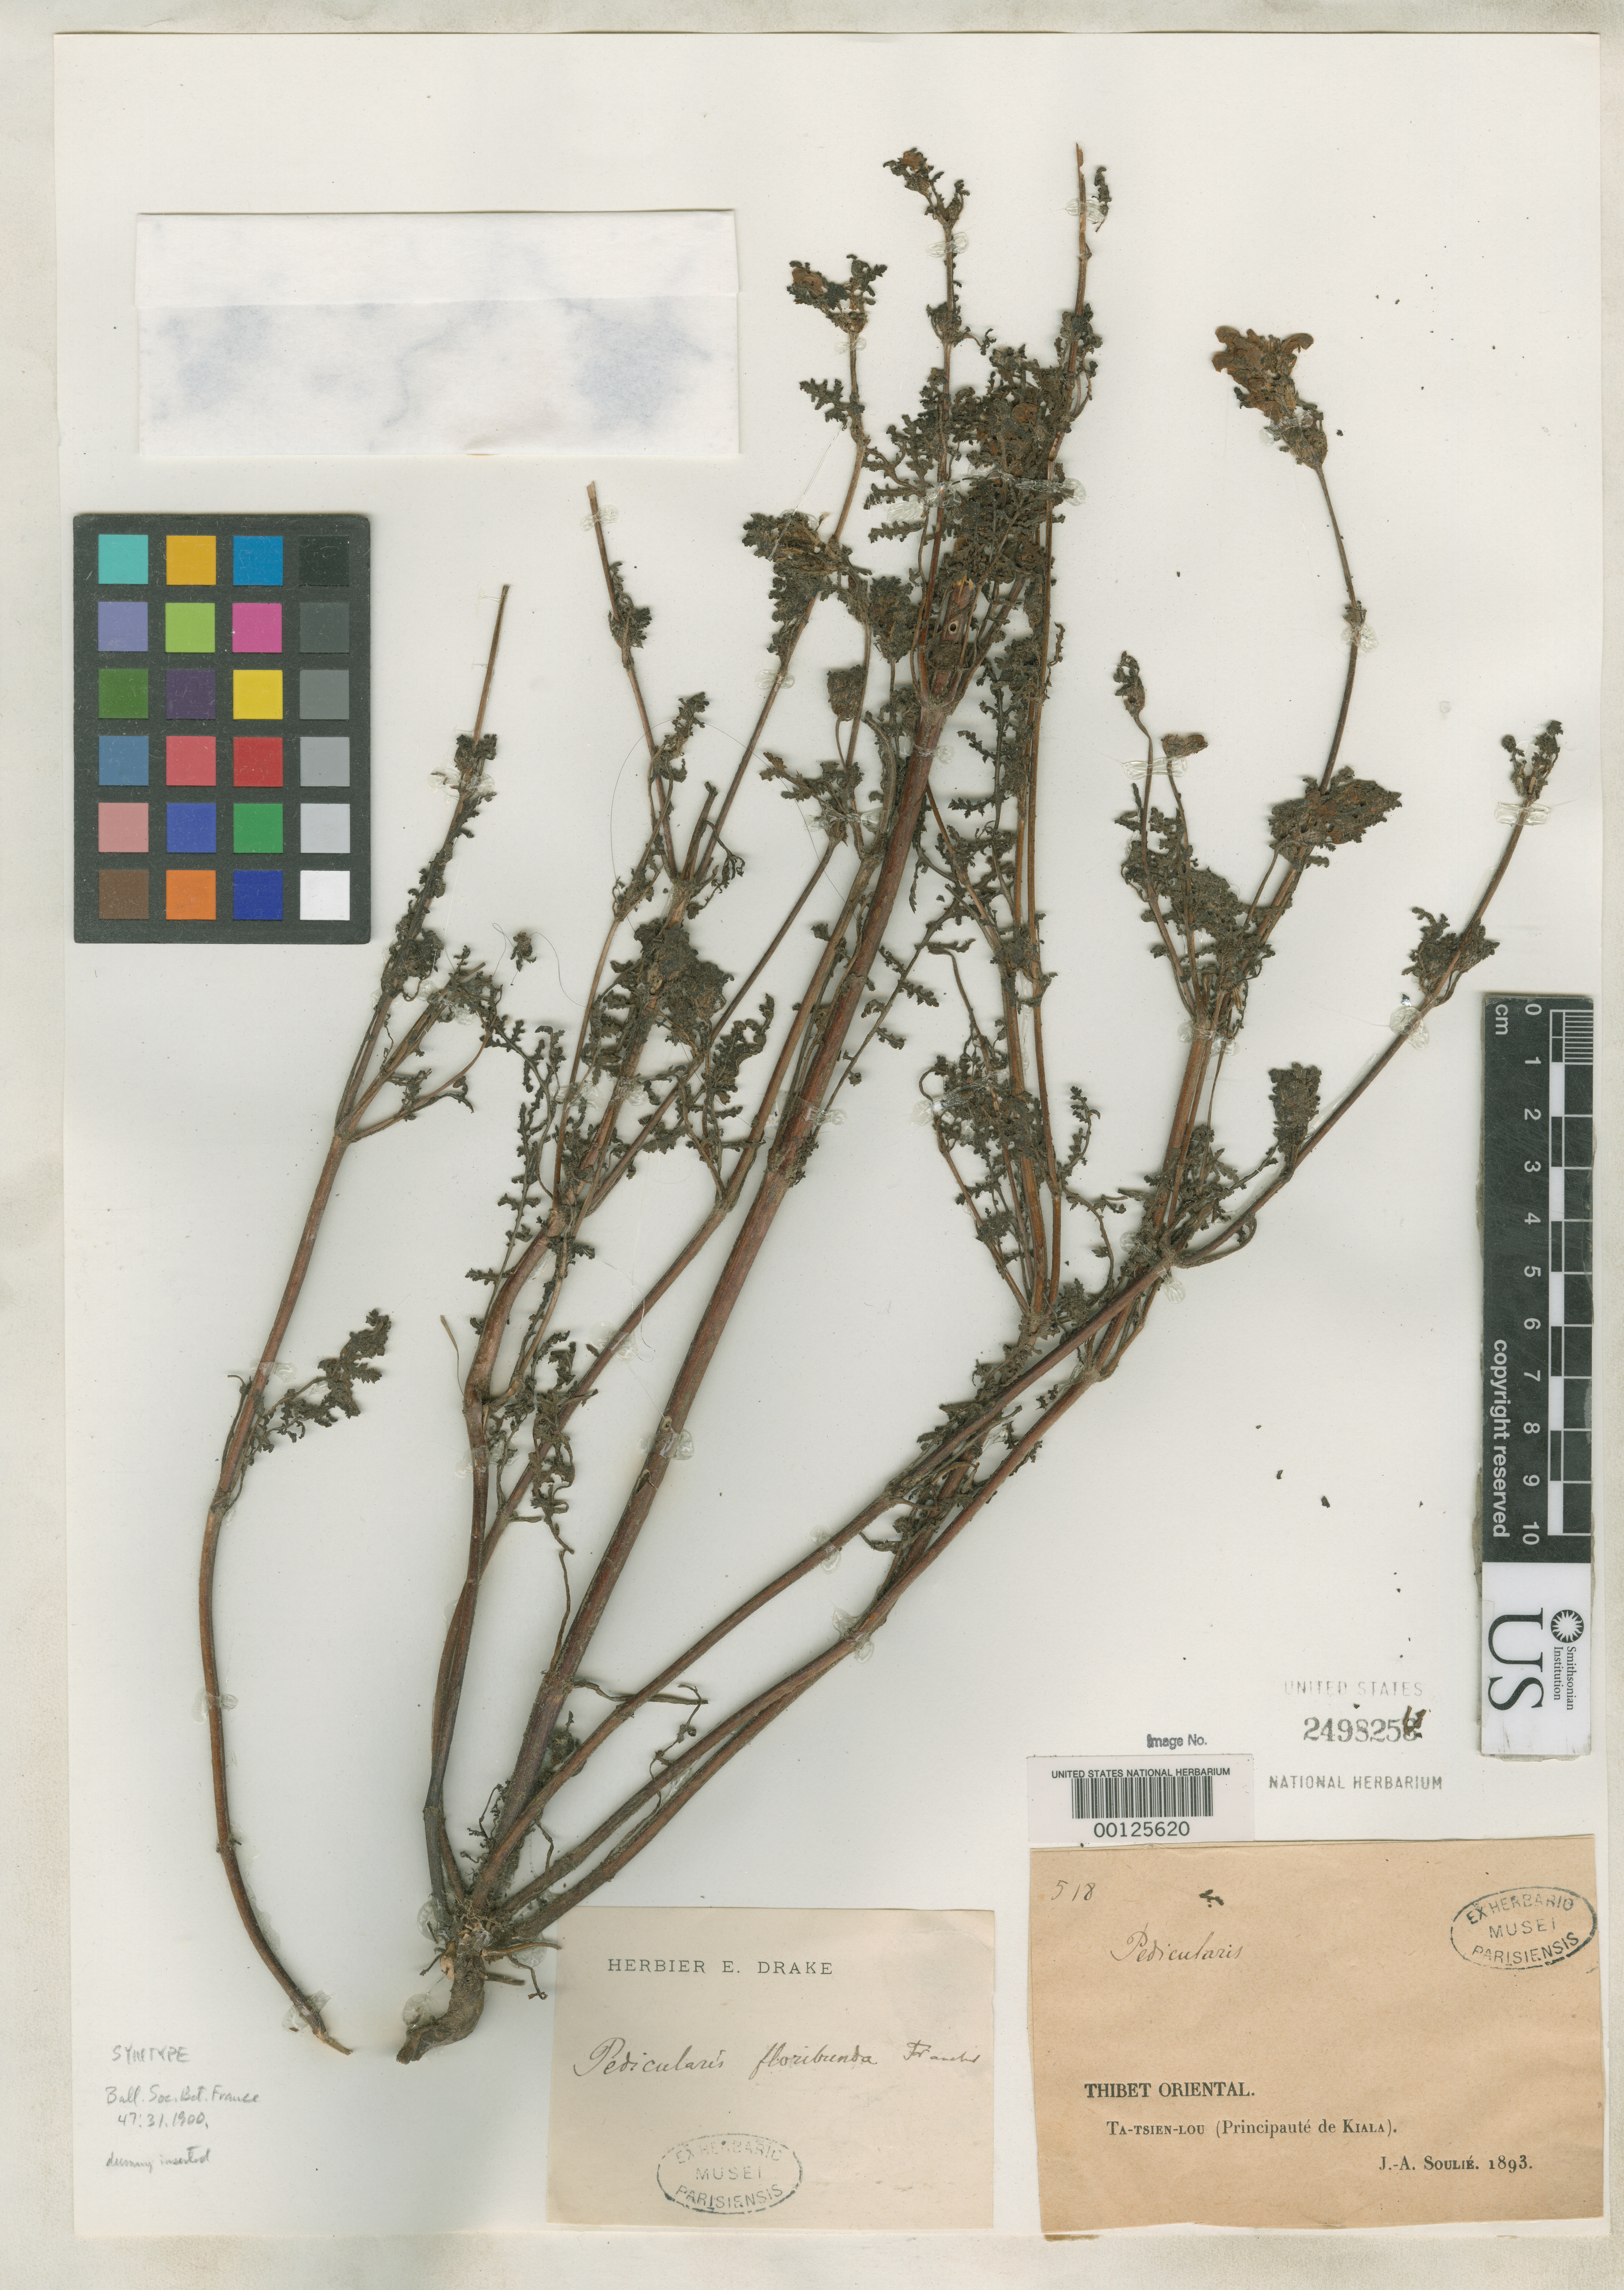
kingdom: Plantae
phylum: Tracheophyta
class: Magnoliopsida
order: Lamiales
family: Orobanchaceae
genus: Pedicularis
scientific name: Pedicularis floribunda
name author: Franch.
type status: Syntype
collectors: J. Soulie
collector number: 518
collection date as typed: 1893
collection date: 1893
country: China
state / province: Xizang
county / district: Kiala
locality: Ta-tsien-lou.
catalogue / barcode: US 2498253